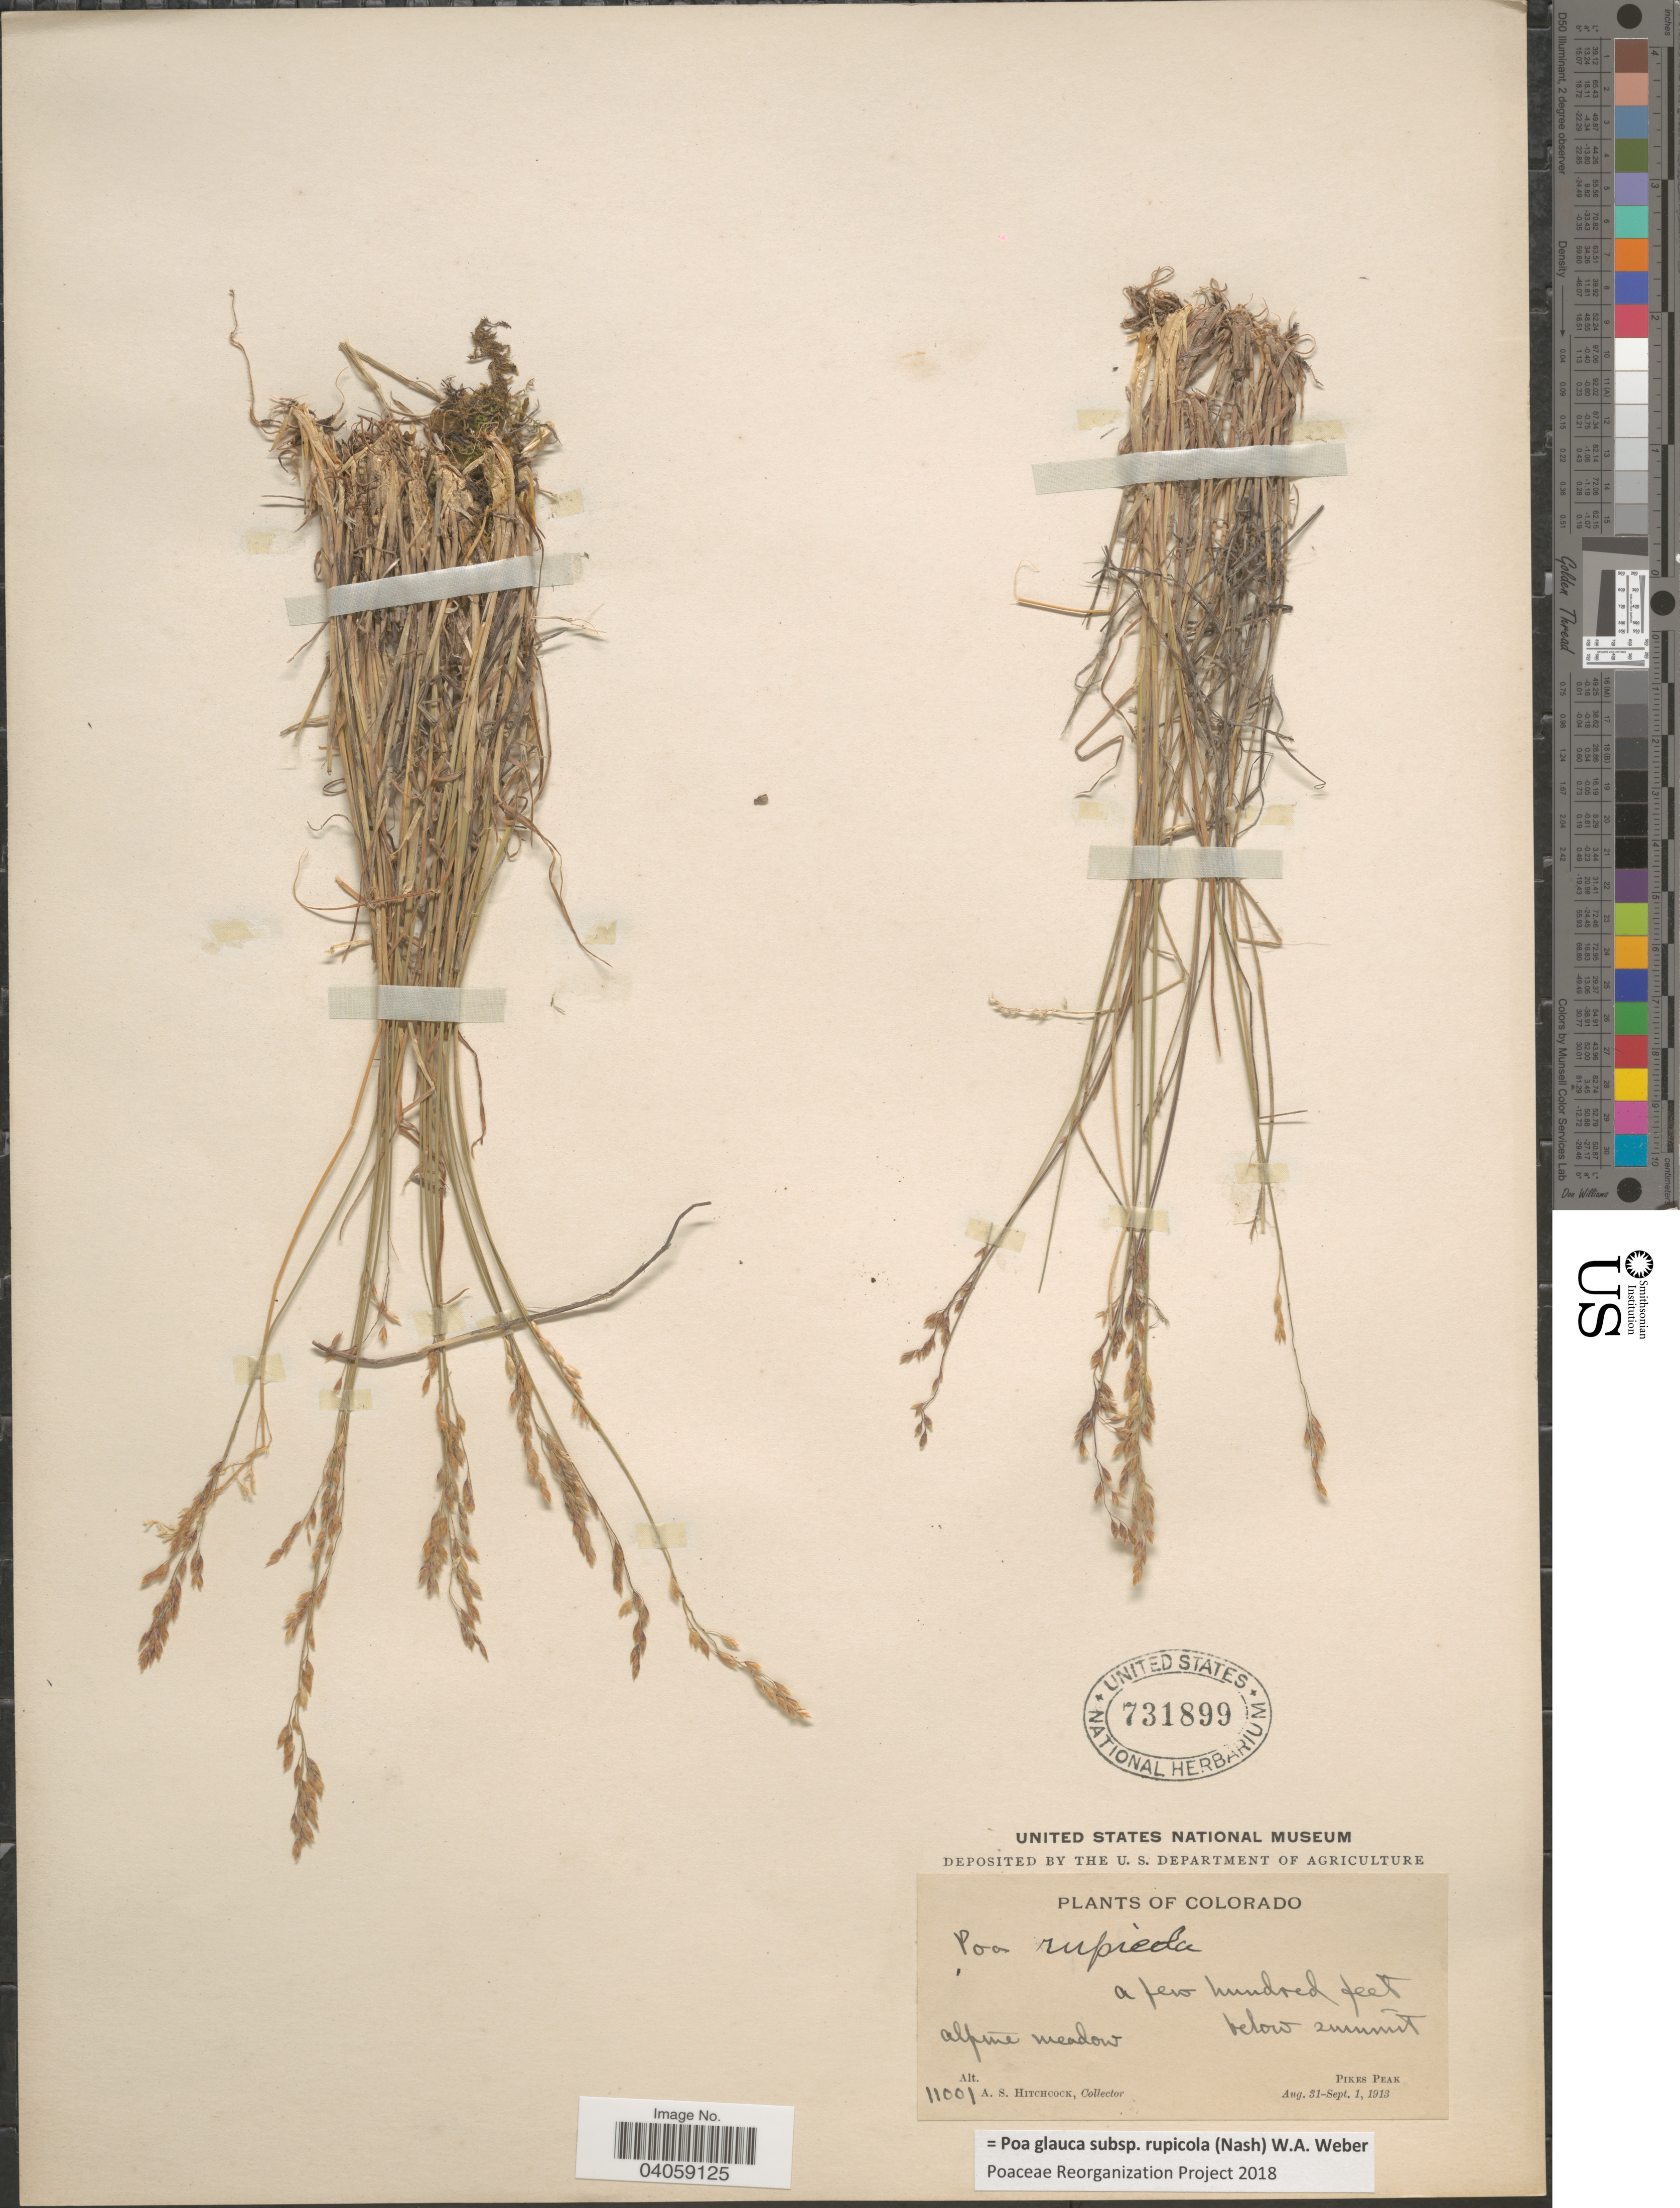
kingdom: Plantae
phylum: Tracheophyta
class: Liliopsida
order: Poales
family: Poaceae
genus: Poa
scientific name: Poa glauca subsp. rupicola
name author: (Nash) W.A. Weber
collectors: A. S. Hitchcock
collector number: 11001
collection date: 1913-08-31/1913-09-01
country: United States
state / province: Colorado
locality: A few hundred feet below summit. Alpine meadow. Pikes Peak.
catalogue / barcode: US 731899